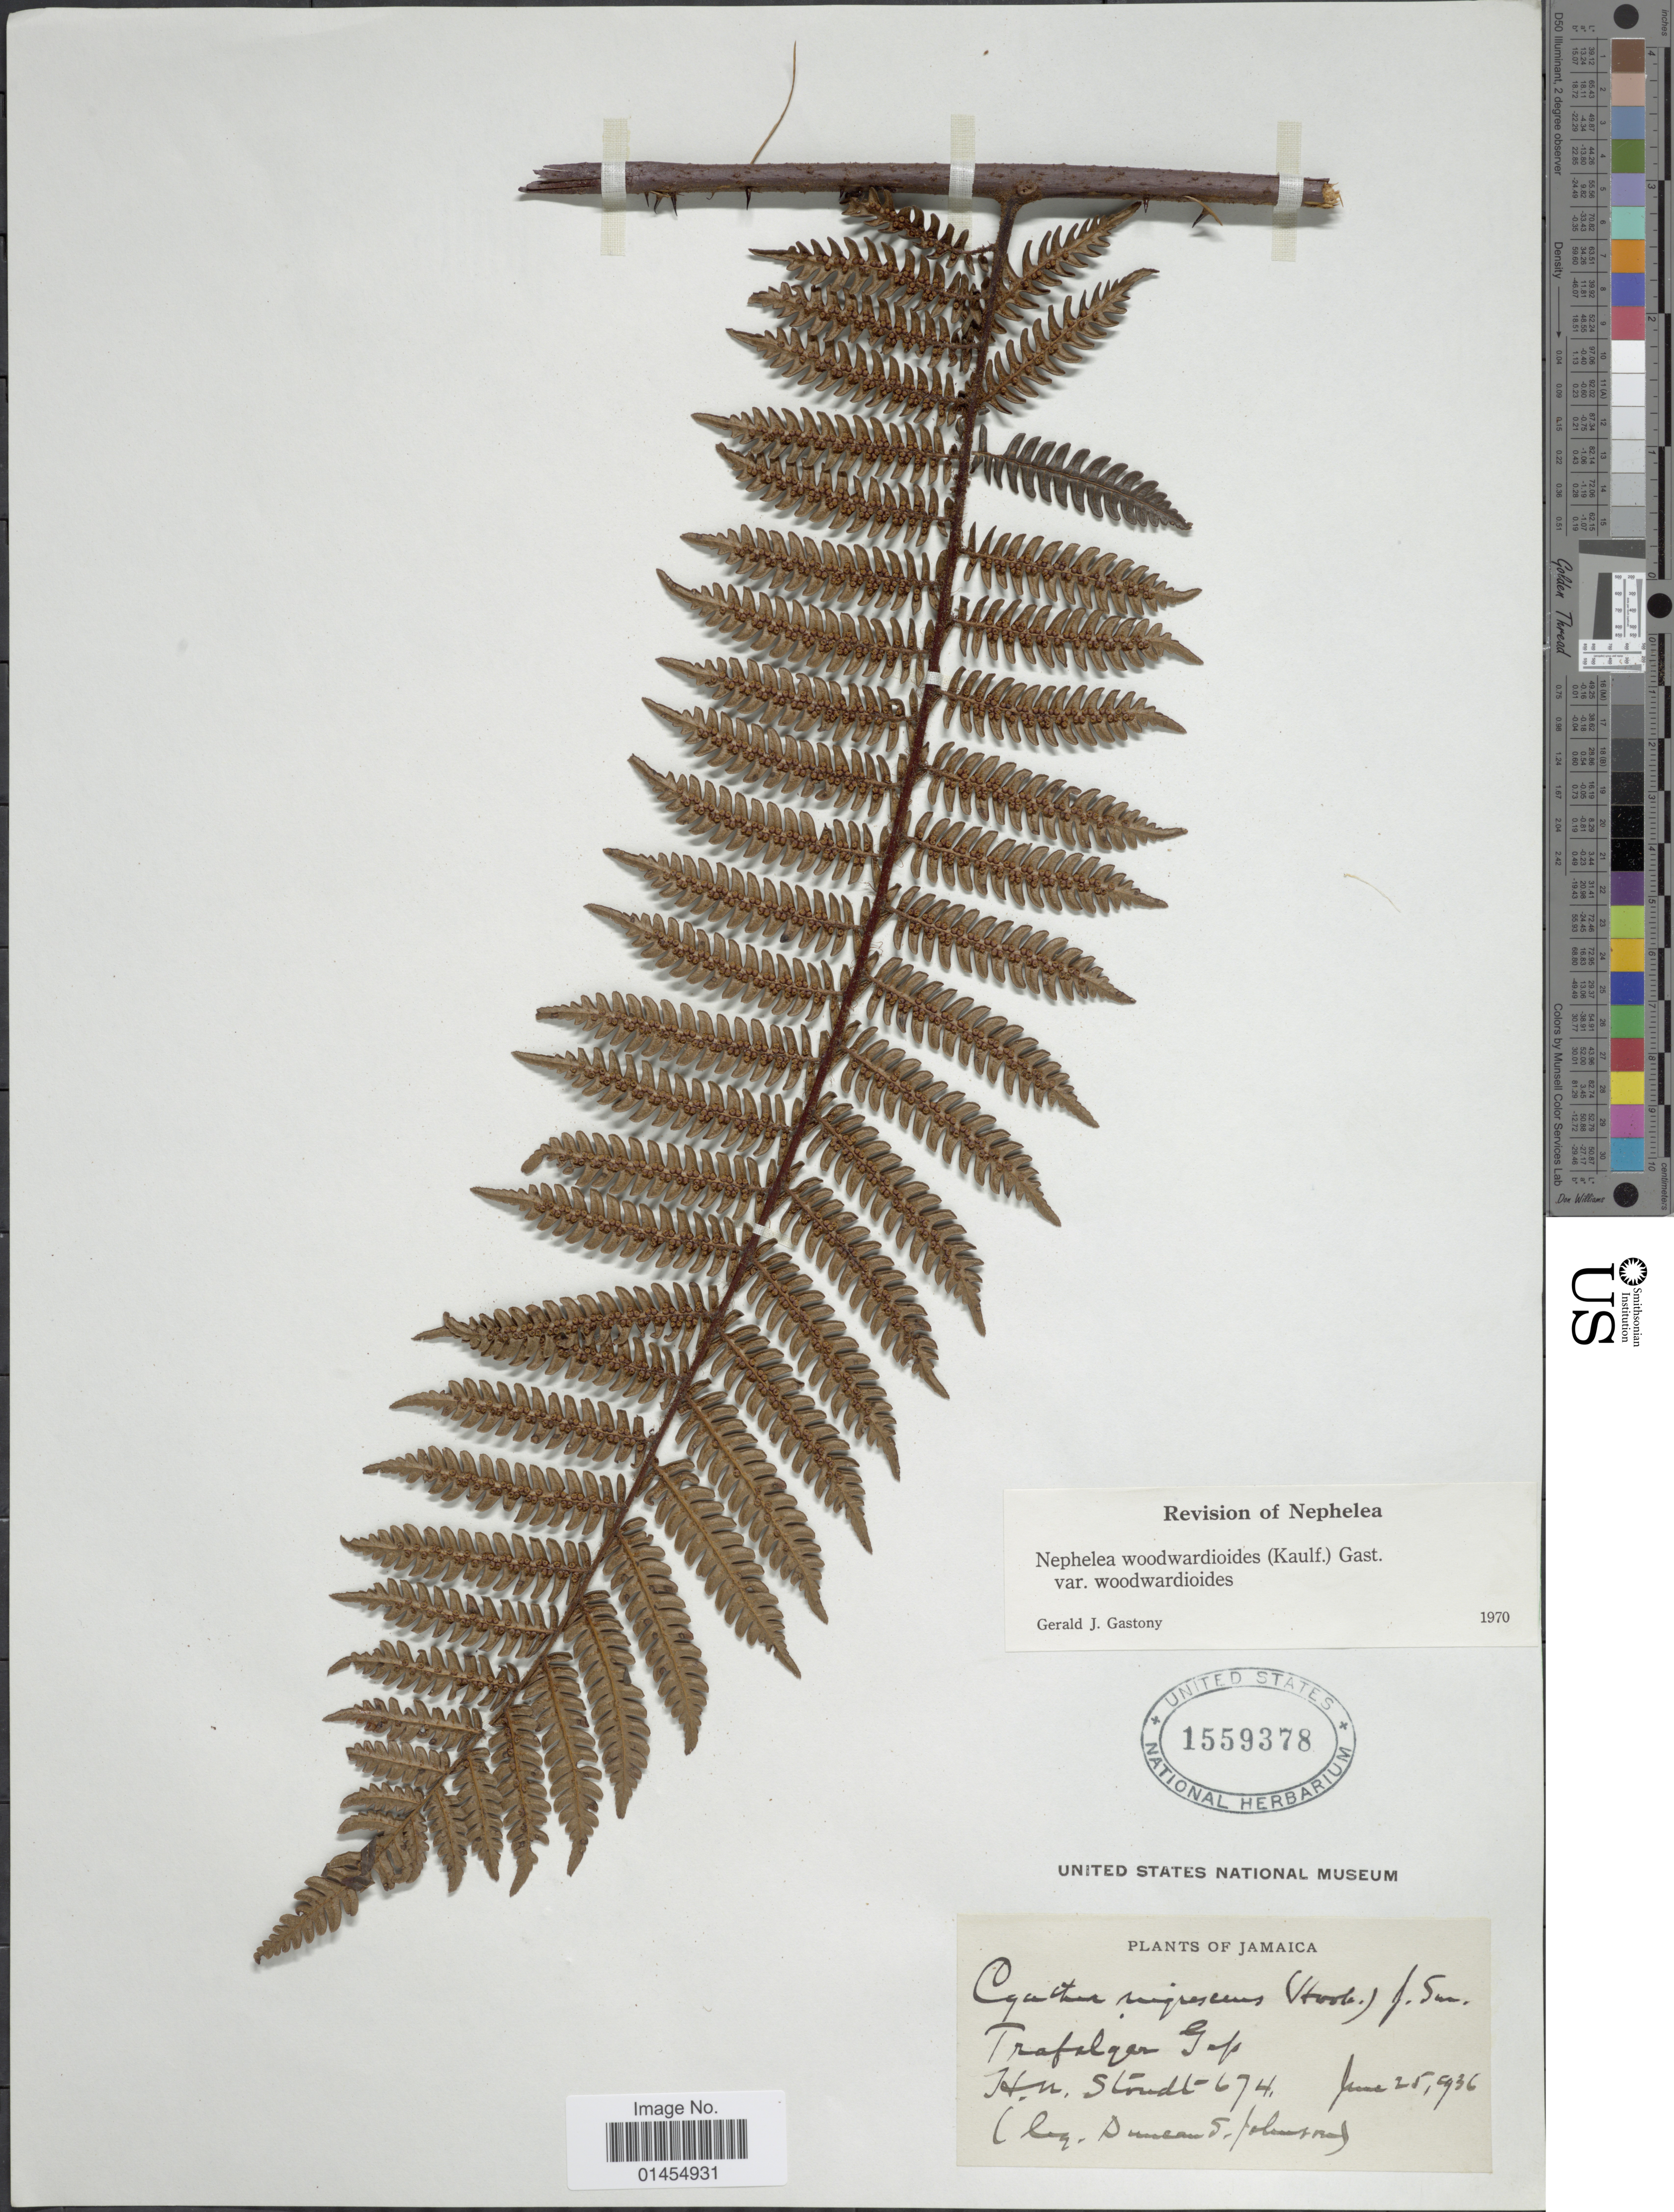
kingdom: Plantae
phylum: Tracheophyta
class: Polypodiopsida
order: Cyatheales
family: Cyatheaceae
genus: Alsophila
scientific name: Alsophila woodwardioides var. woodwardioides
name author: (Kaulf.) D.S. Conant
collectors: H. Stoudt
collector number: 674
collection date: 1936-06-25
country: Jamaica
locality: Trafalgar Gap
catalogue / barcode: US 1559378